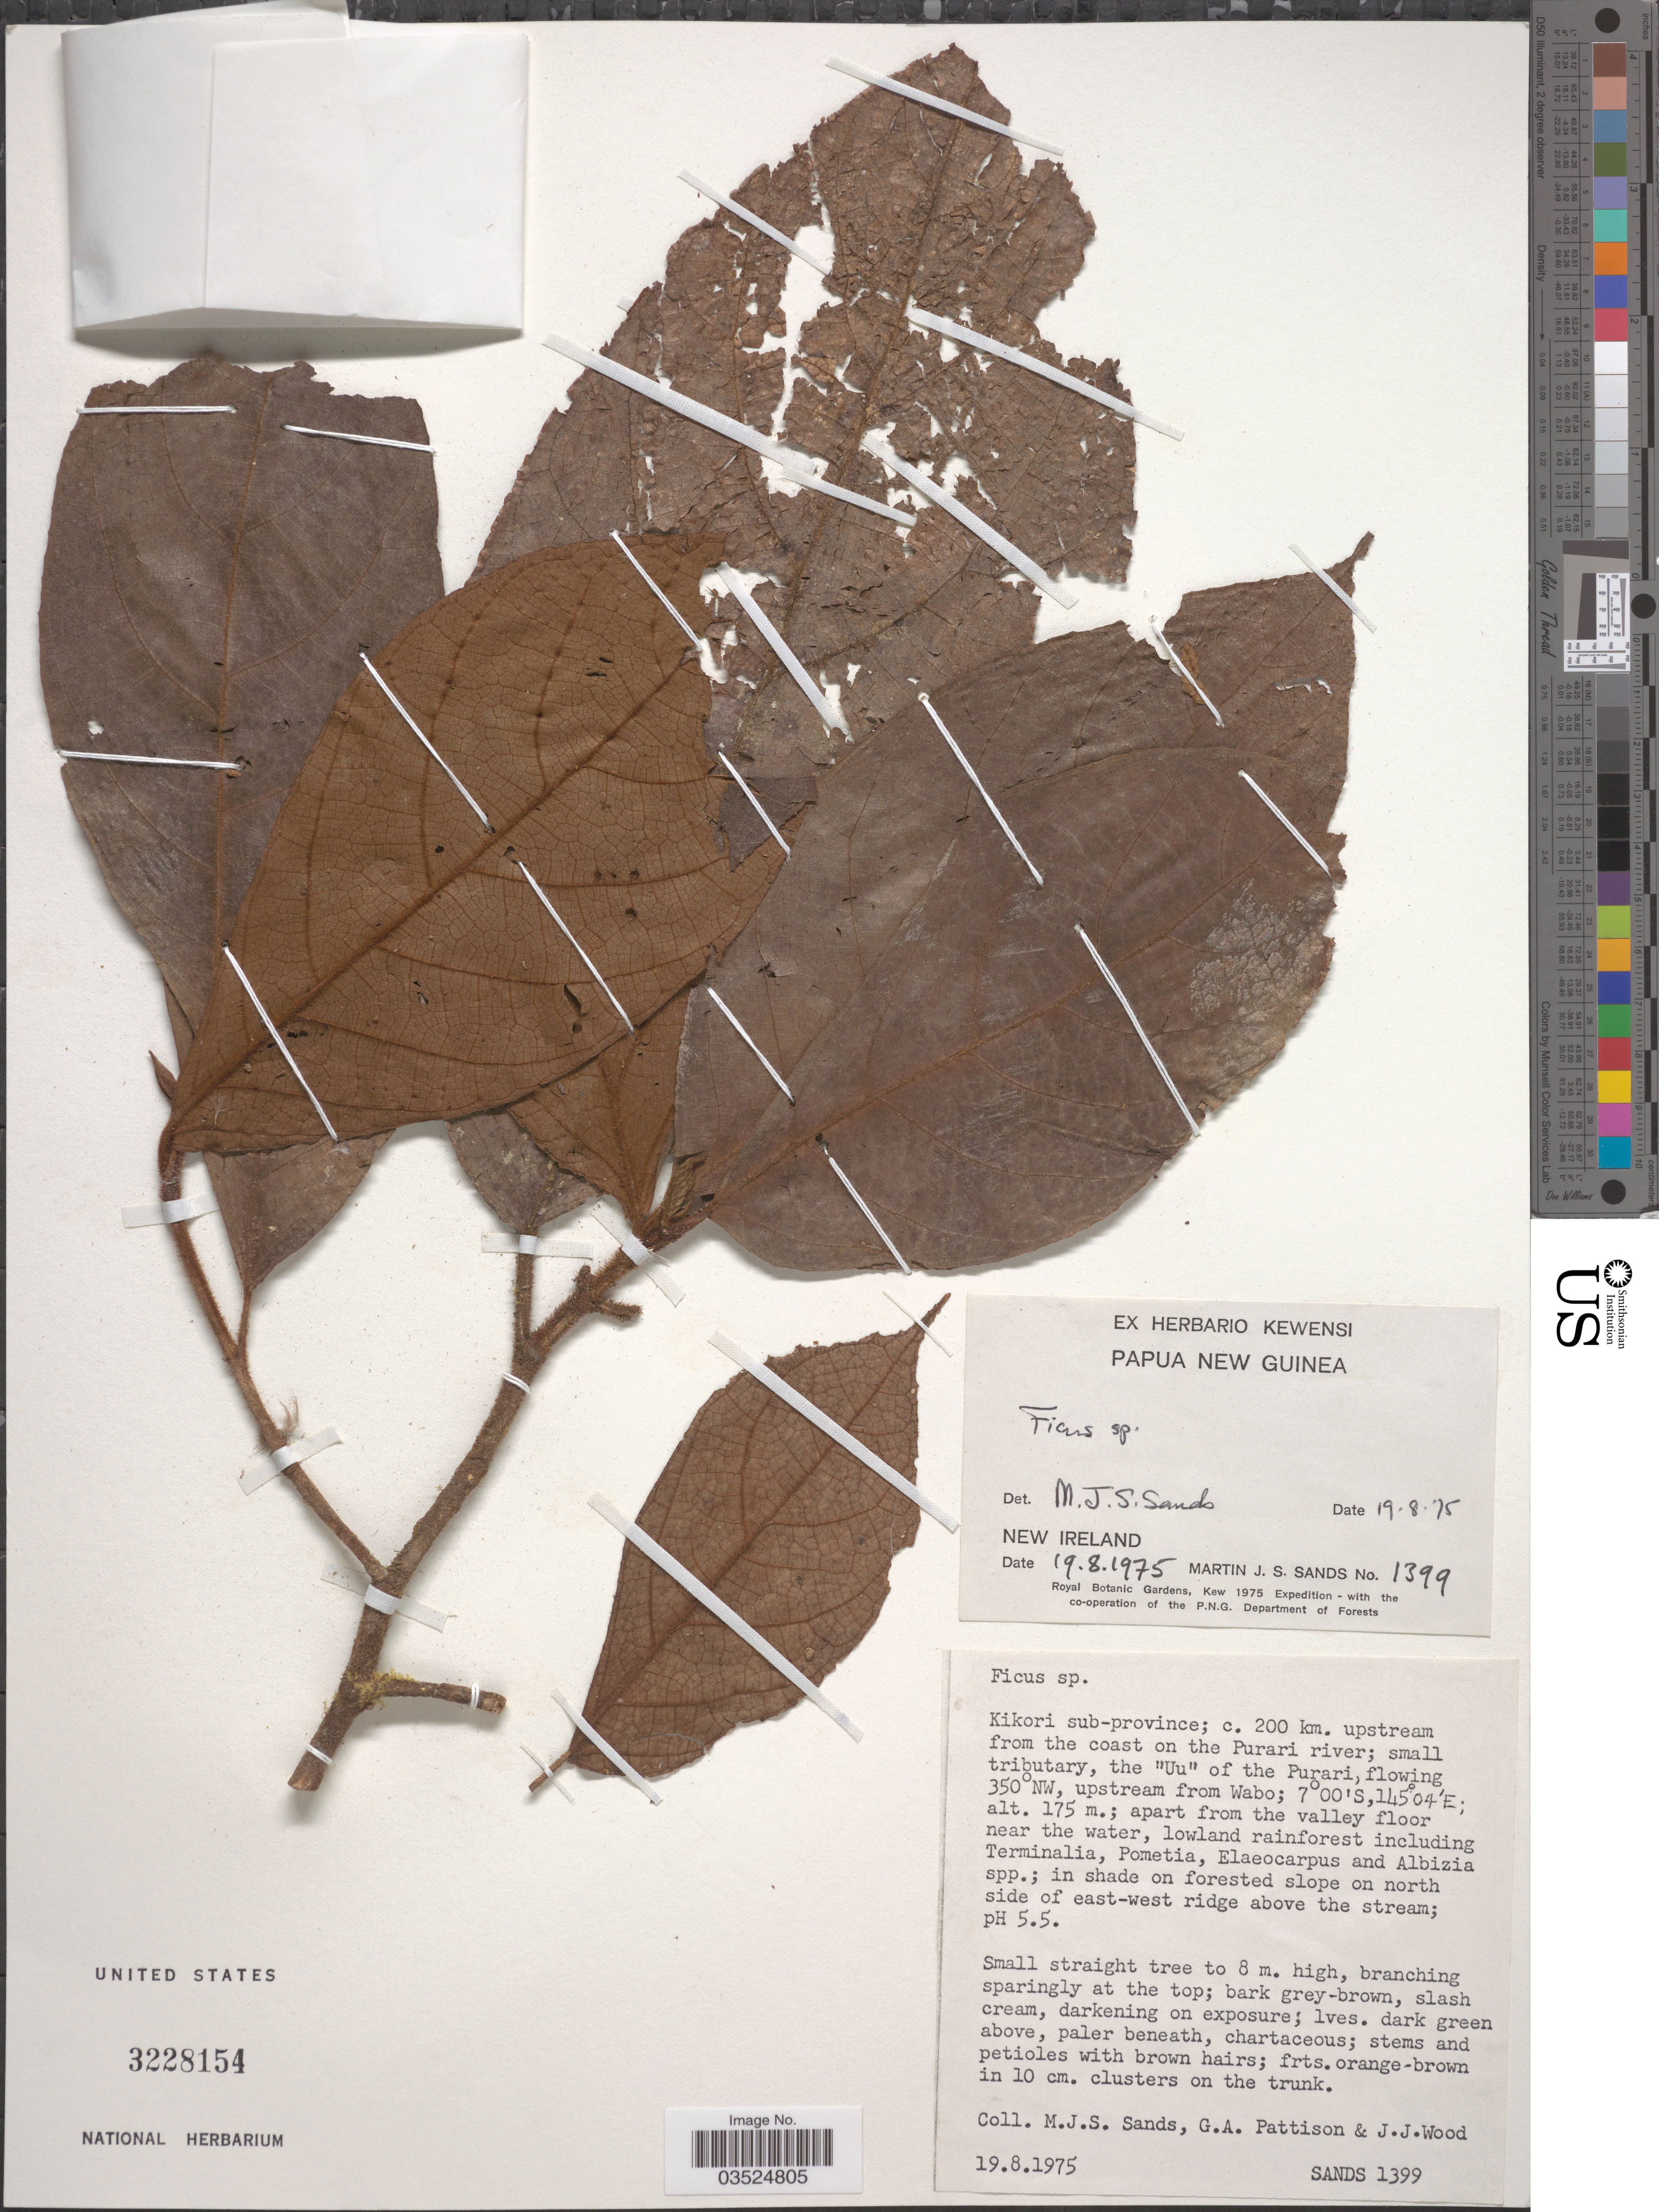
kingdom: Plantae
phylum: Tracheophyta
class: Magnoliopsida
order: Rosales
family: Moraceae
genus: Ficus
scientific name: Ficus sp.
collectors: M. Sands, G. Pattison, J. Wood & R. Kene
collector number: SANDS 1399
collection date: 1975-08-19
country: Papua New Guinea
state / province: New Ireland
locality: Kikori sub-province; c. 200 km. upstream from the coast on the Purari river; small tributary, the 'Uu' of the Purari, flowing 350³ NW, upstream from Wabo.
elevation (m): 175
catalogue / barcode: US 3228154